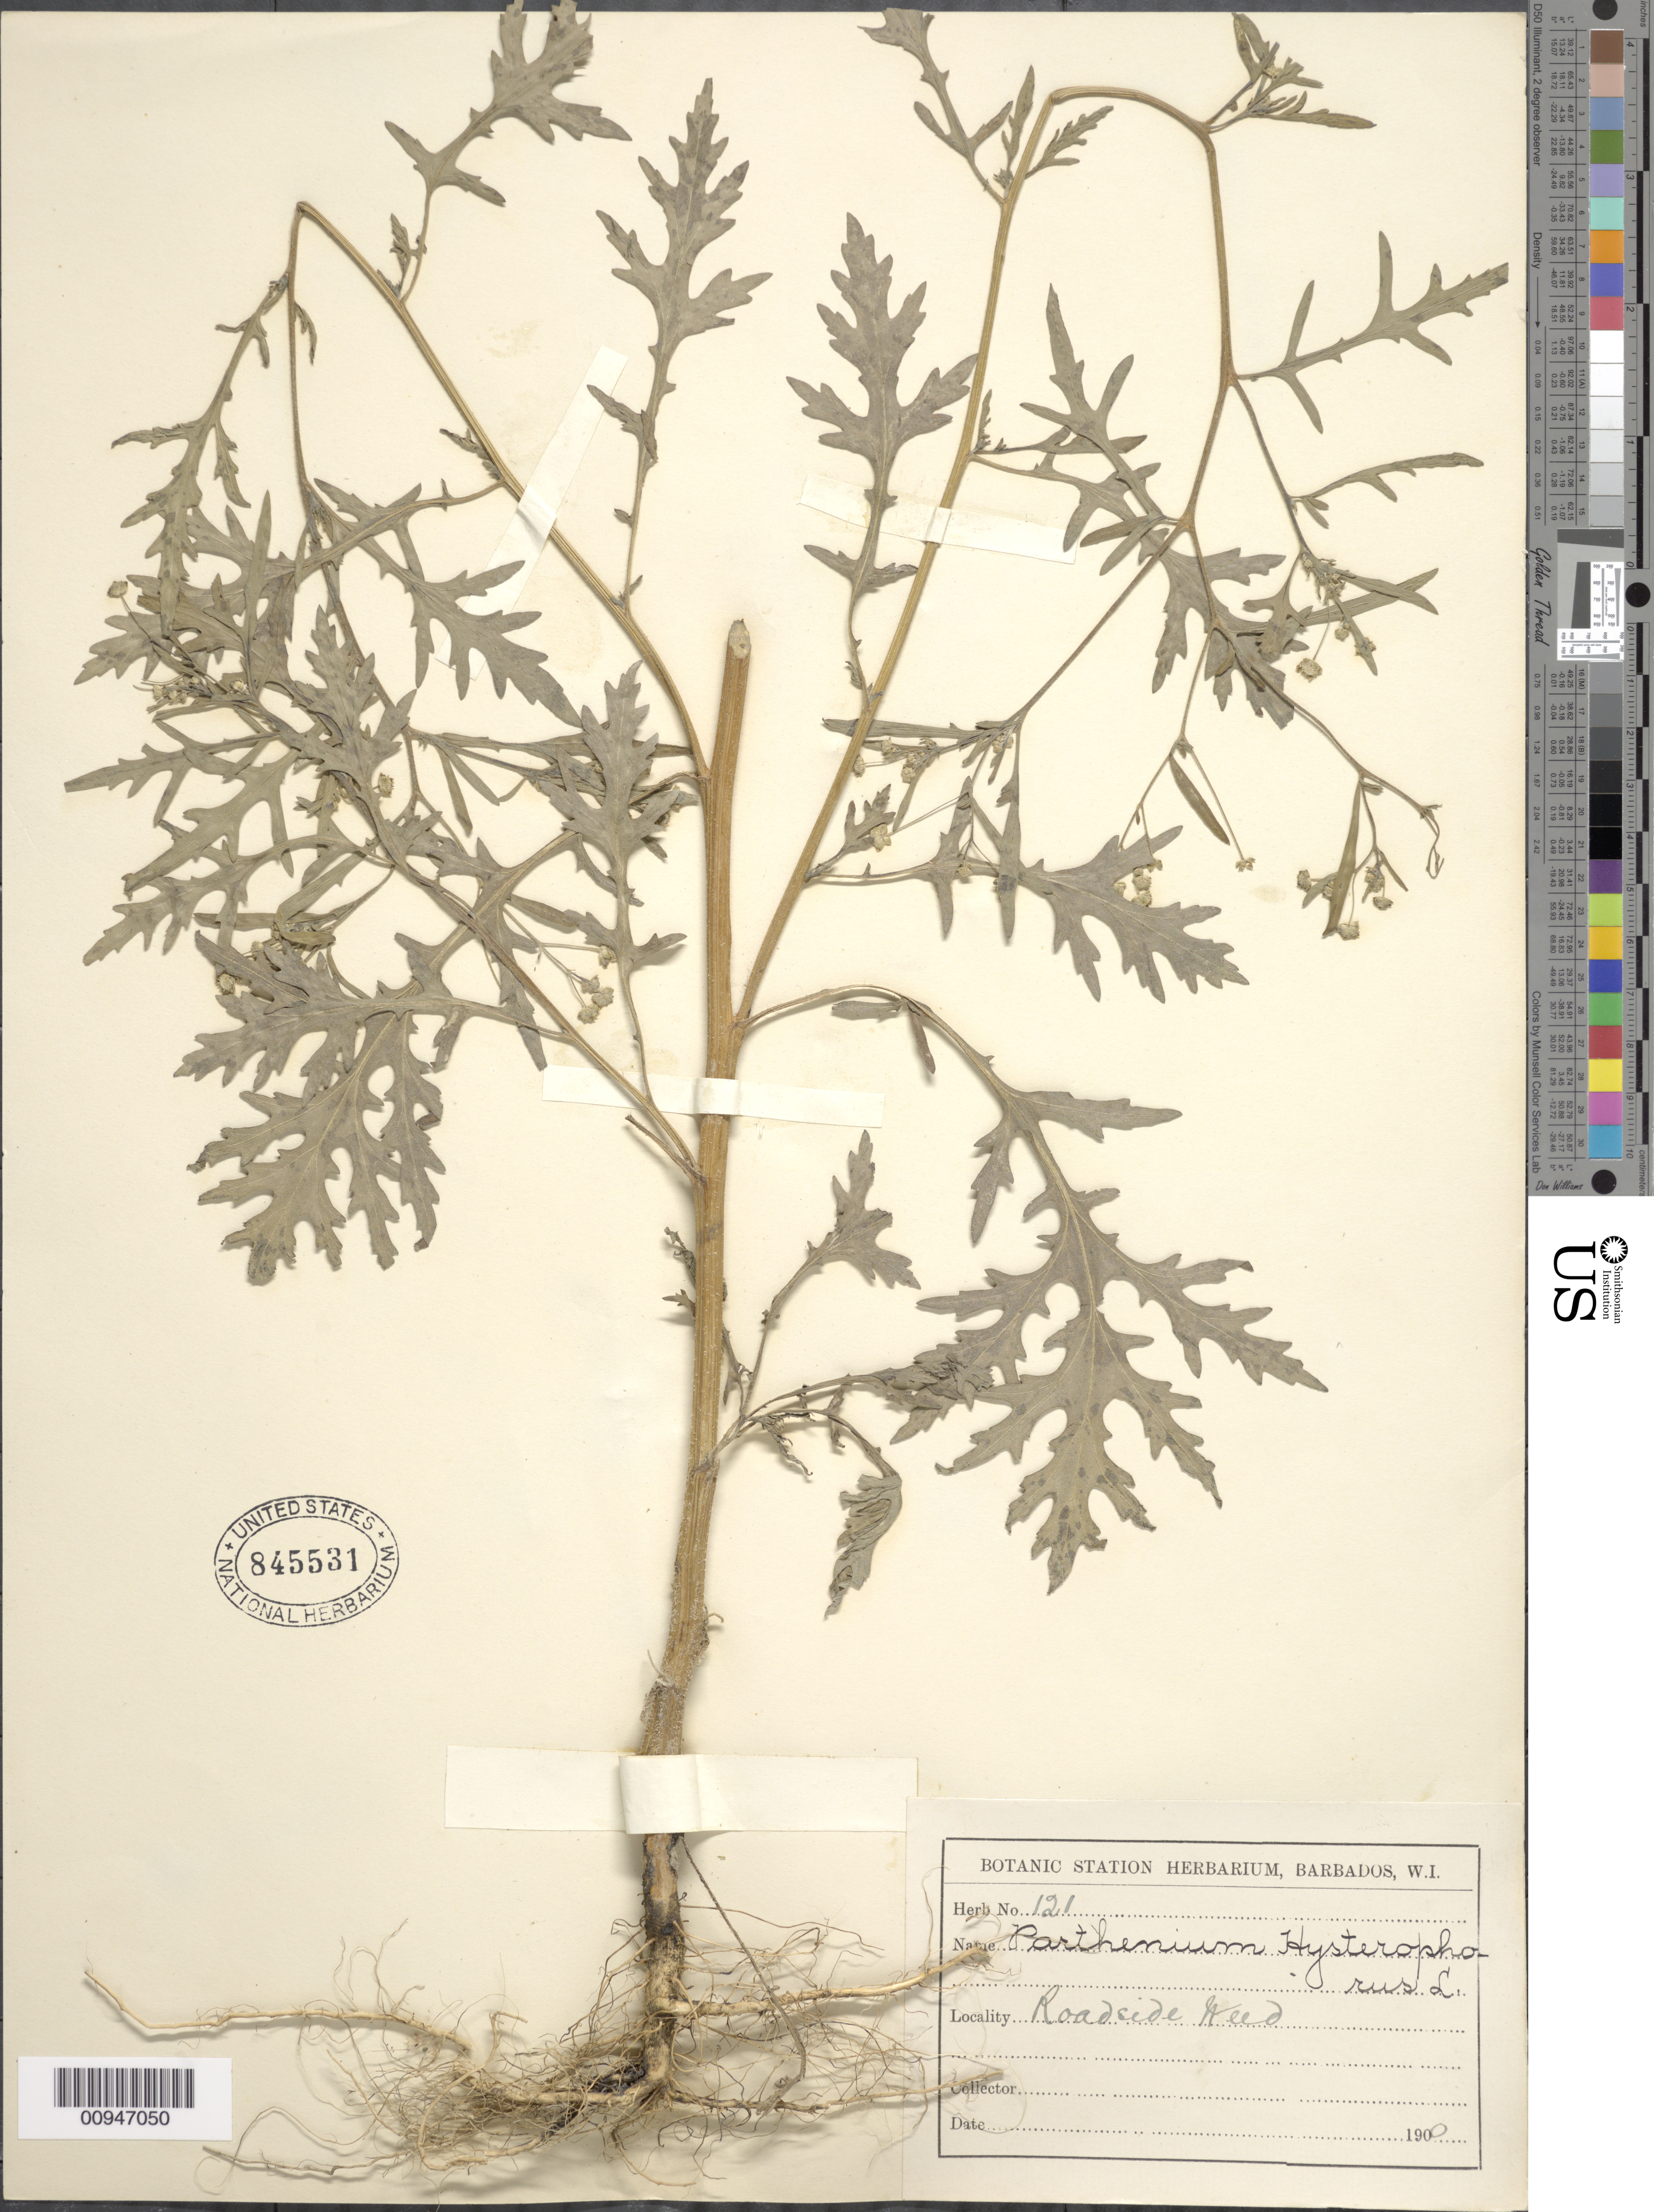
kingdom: Plantae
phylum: Tracheophyta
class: Magnoliopsida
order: Asterales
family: Asteraceae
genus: Parthenium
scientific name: Parthenium hysterophorus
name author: L.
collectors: ex herb. Bot. Sta. Barbados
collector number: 121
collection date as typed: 1900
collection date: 1900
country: Barbados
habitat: Roadside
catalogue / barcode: US 845531